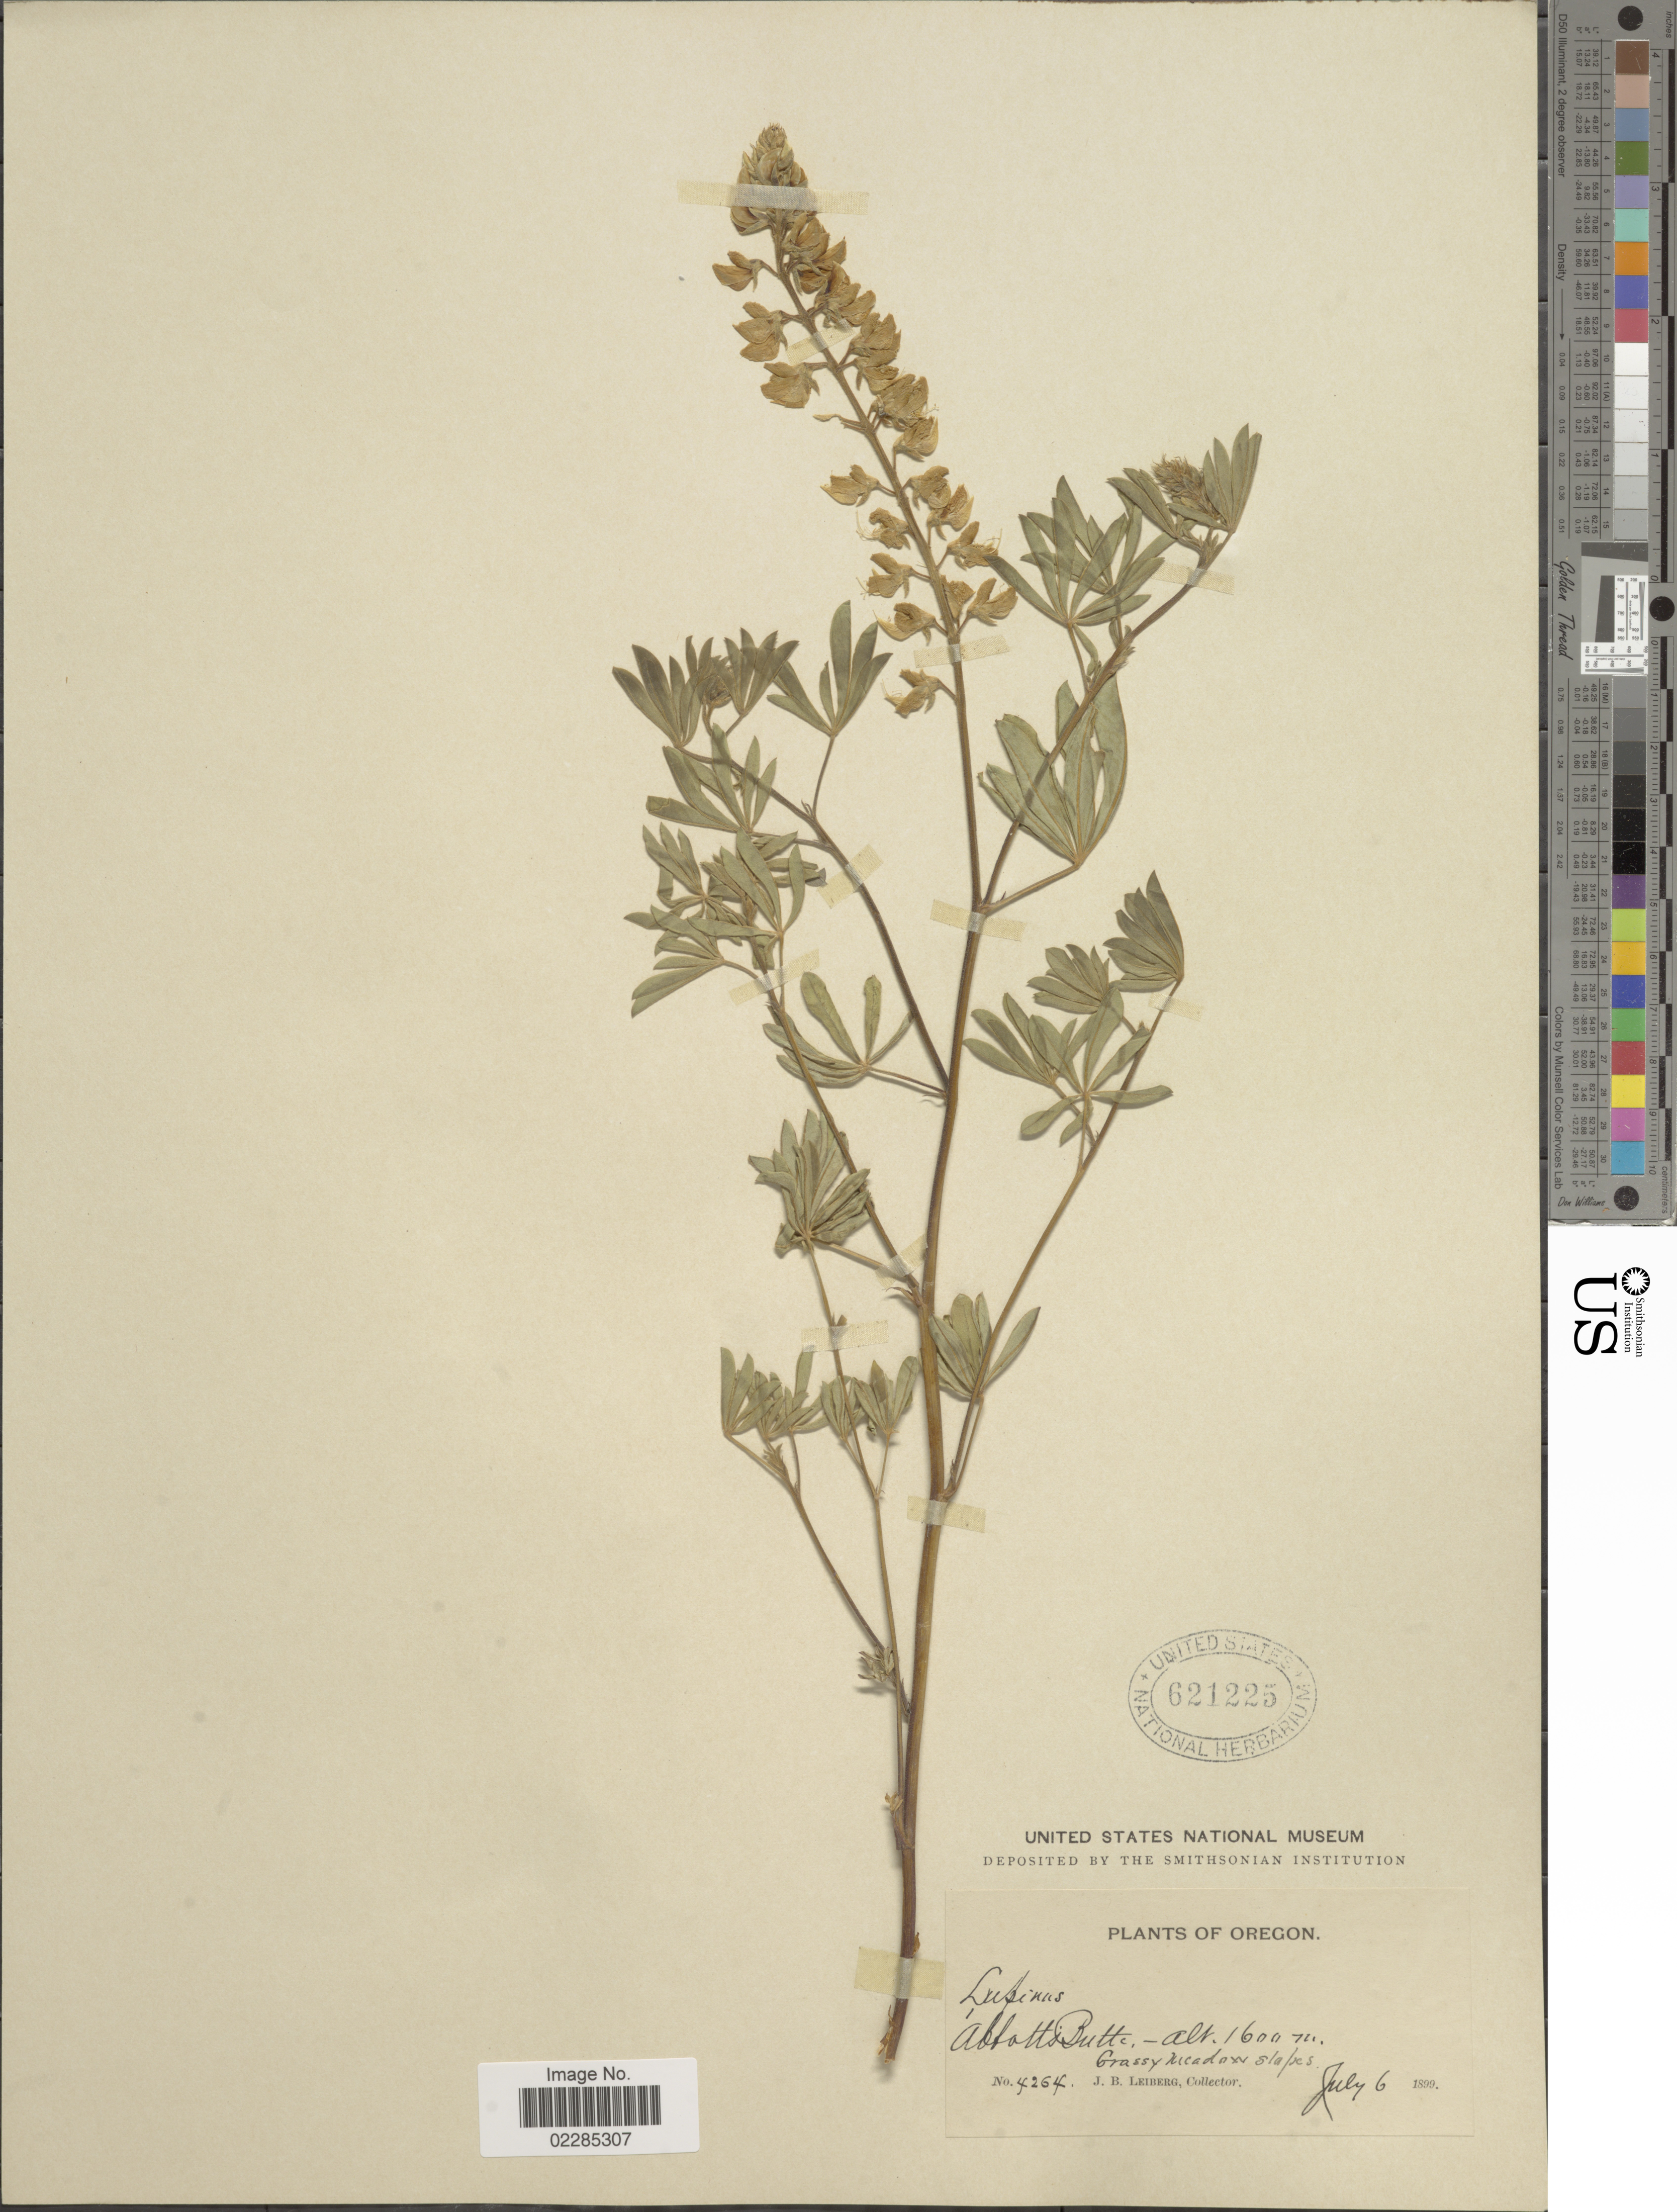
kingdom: Plantae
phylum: Tracheophyta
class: Magnoliopsida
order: Fabales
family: Fabaceae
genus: Lupinus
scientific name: Lupinus formosus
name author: Greene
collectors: J. B. Leiberg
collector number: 4264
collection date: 1899-07-06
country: United States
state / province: Oregon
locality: Abbotts Butte, Grassy meadows slopes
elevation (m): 1600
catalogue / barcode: US 621225